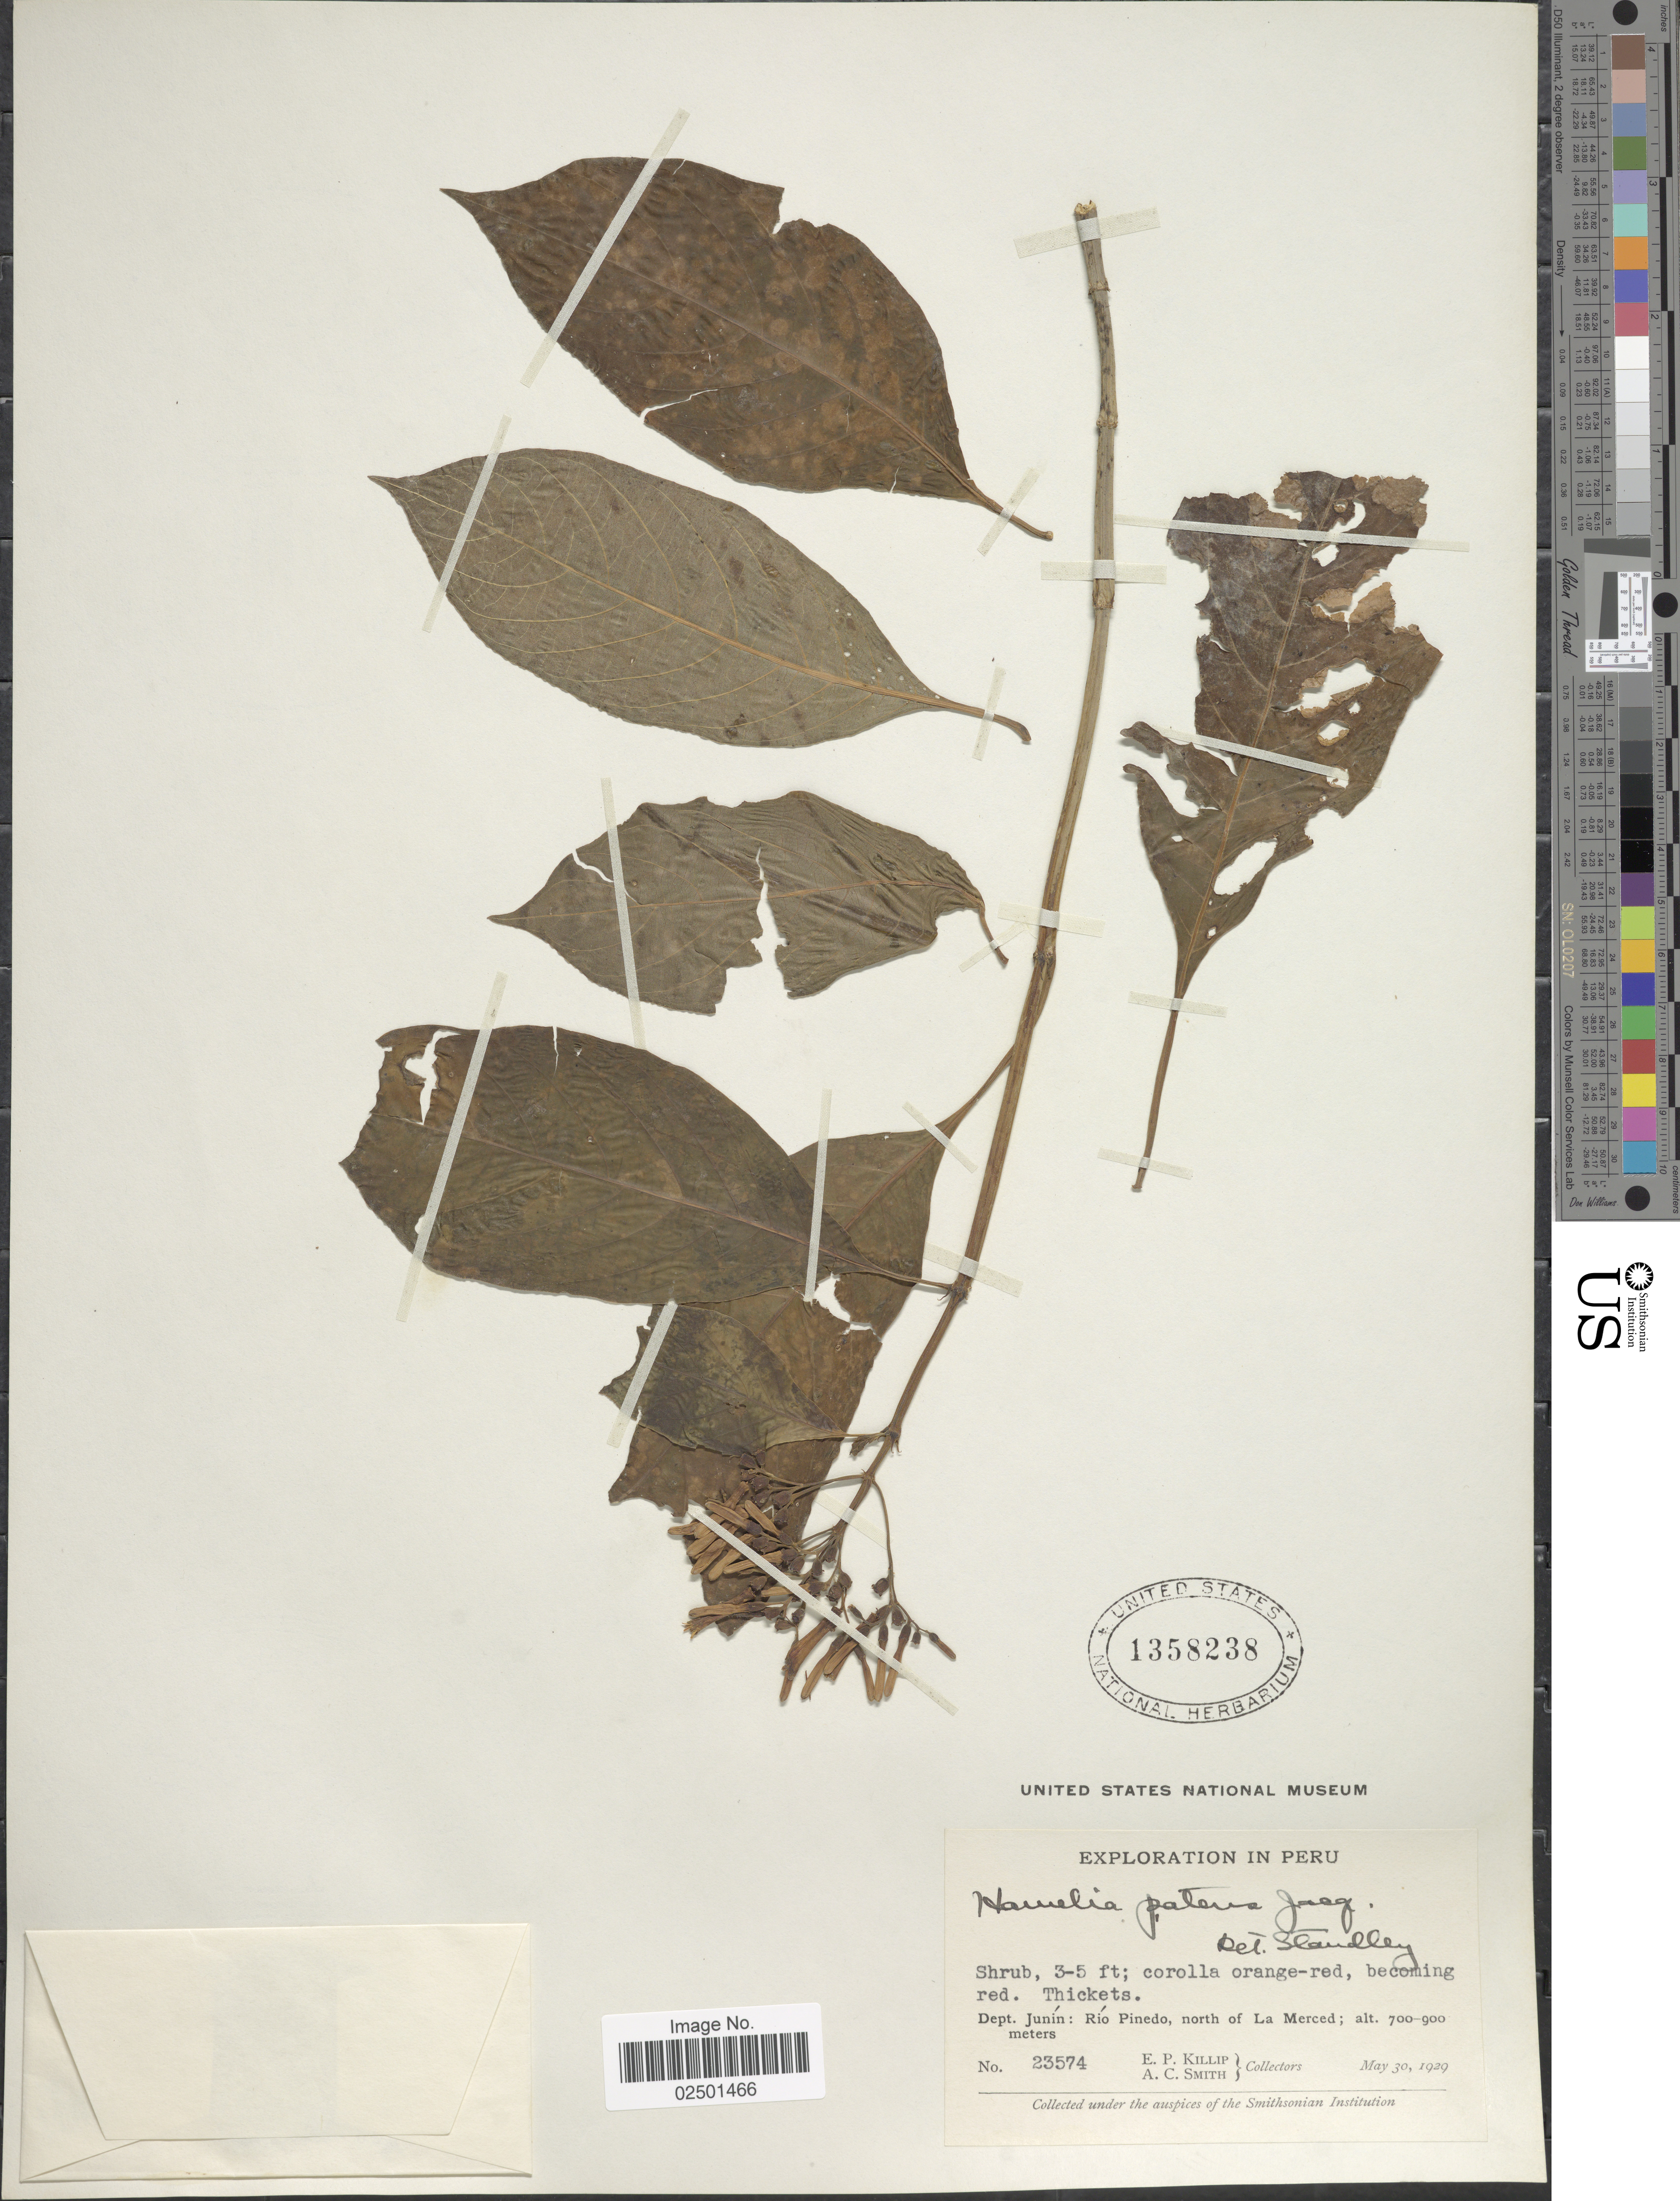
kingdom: Plantae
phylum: Tracheophyta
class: Magnoliopsida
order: Gentianales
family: Rubiaceae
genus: Hamelia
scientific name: Hamelia patens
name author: Jacq.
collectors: E. P. Killip & A. C. Smith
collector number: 23574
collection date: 1929-05-30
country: Peru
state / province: Junín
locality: Dept. Junín: Rio Pinedo, north of La Merced.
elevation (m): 700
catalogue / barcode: US 1358238